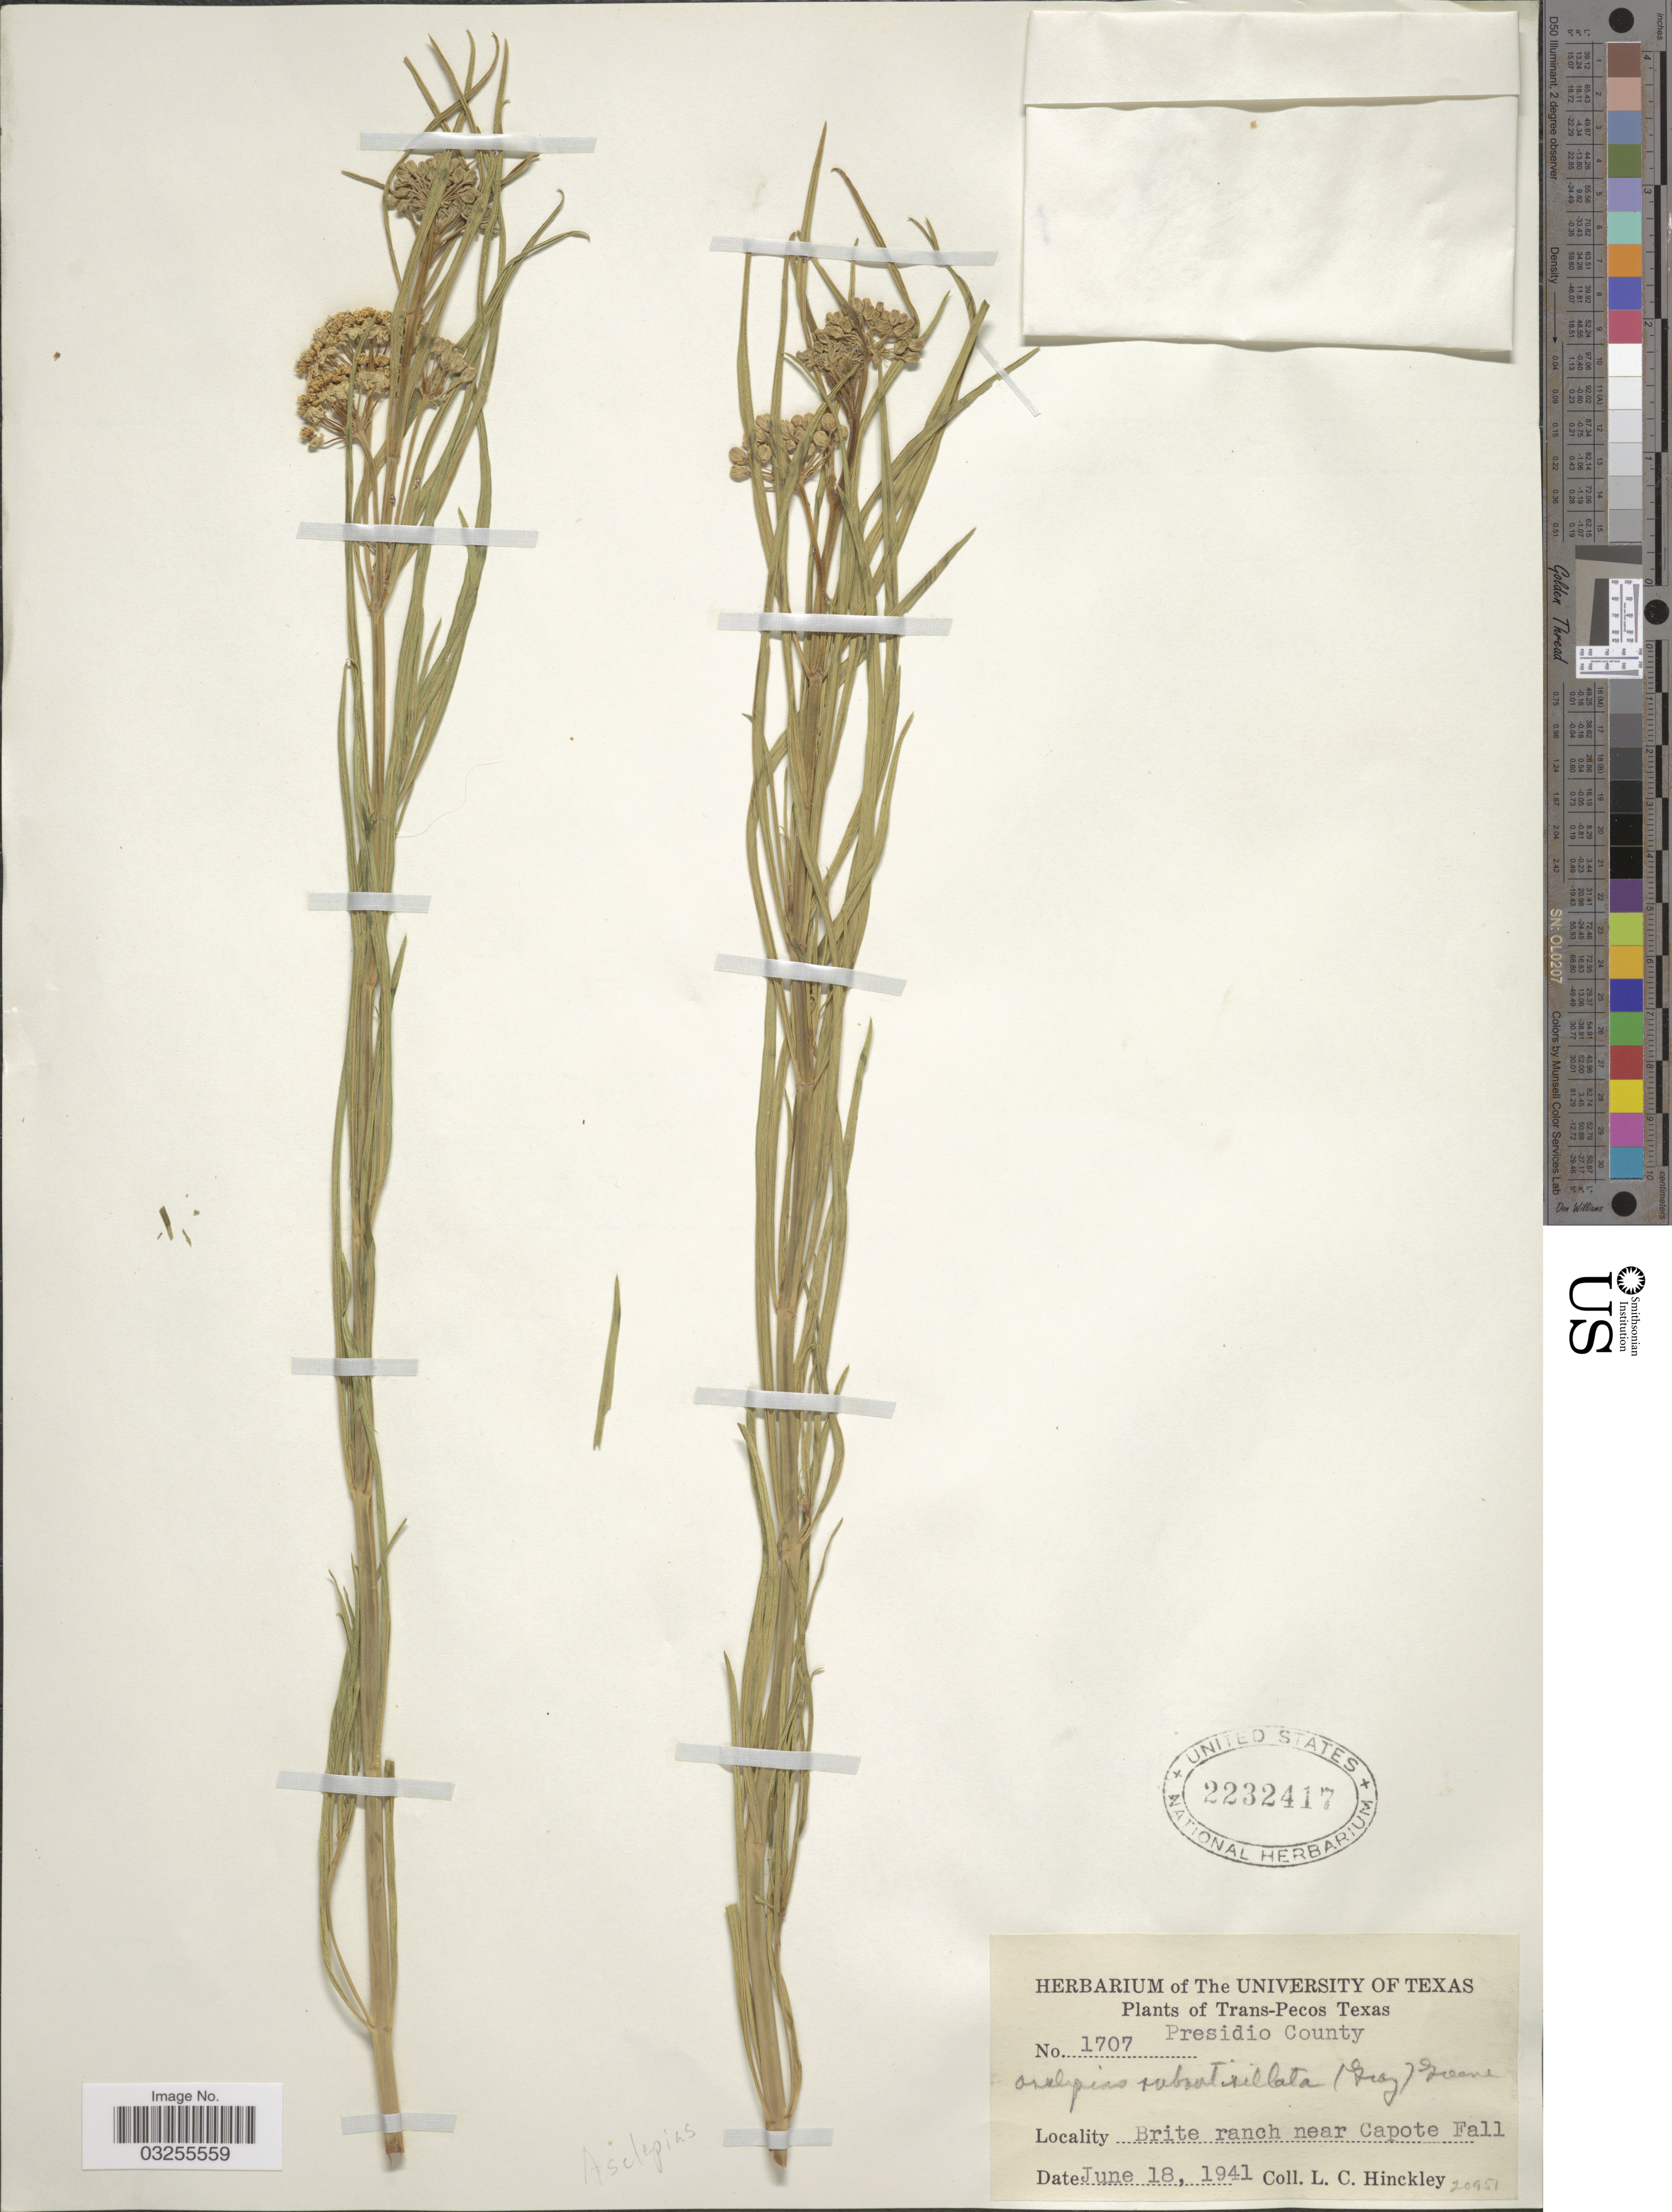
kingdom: Plantae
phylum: Tracheophyta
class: Magnoliopsida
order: Gentianales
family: Apocynaceae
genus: Asclepias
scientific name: Asclepias subverticillata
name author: (A. Gray) Vail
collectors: L. Hinckley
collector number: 1707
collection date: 1941-06-18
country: United States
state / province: Texas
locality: Trans-Pecos Texas, Presidio County, Brite ranch near Capote Fall.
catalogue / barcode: US 2232417